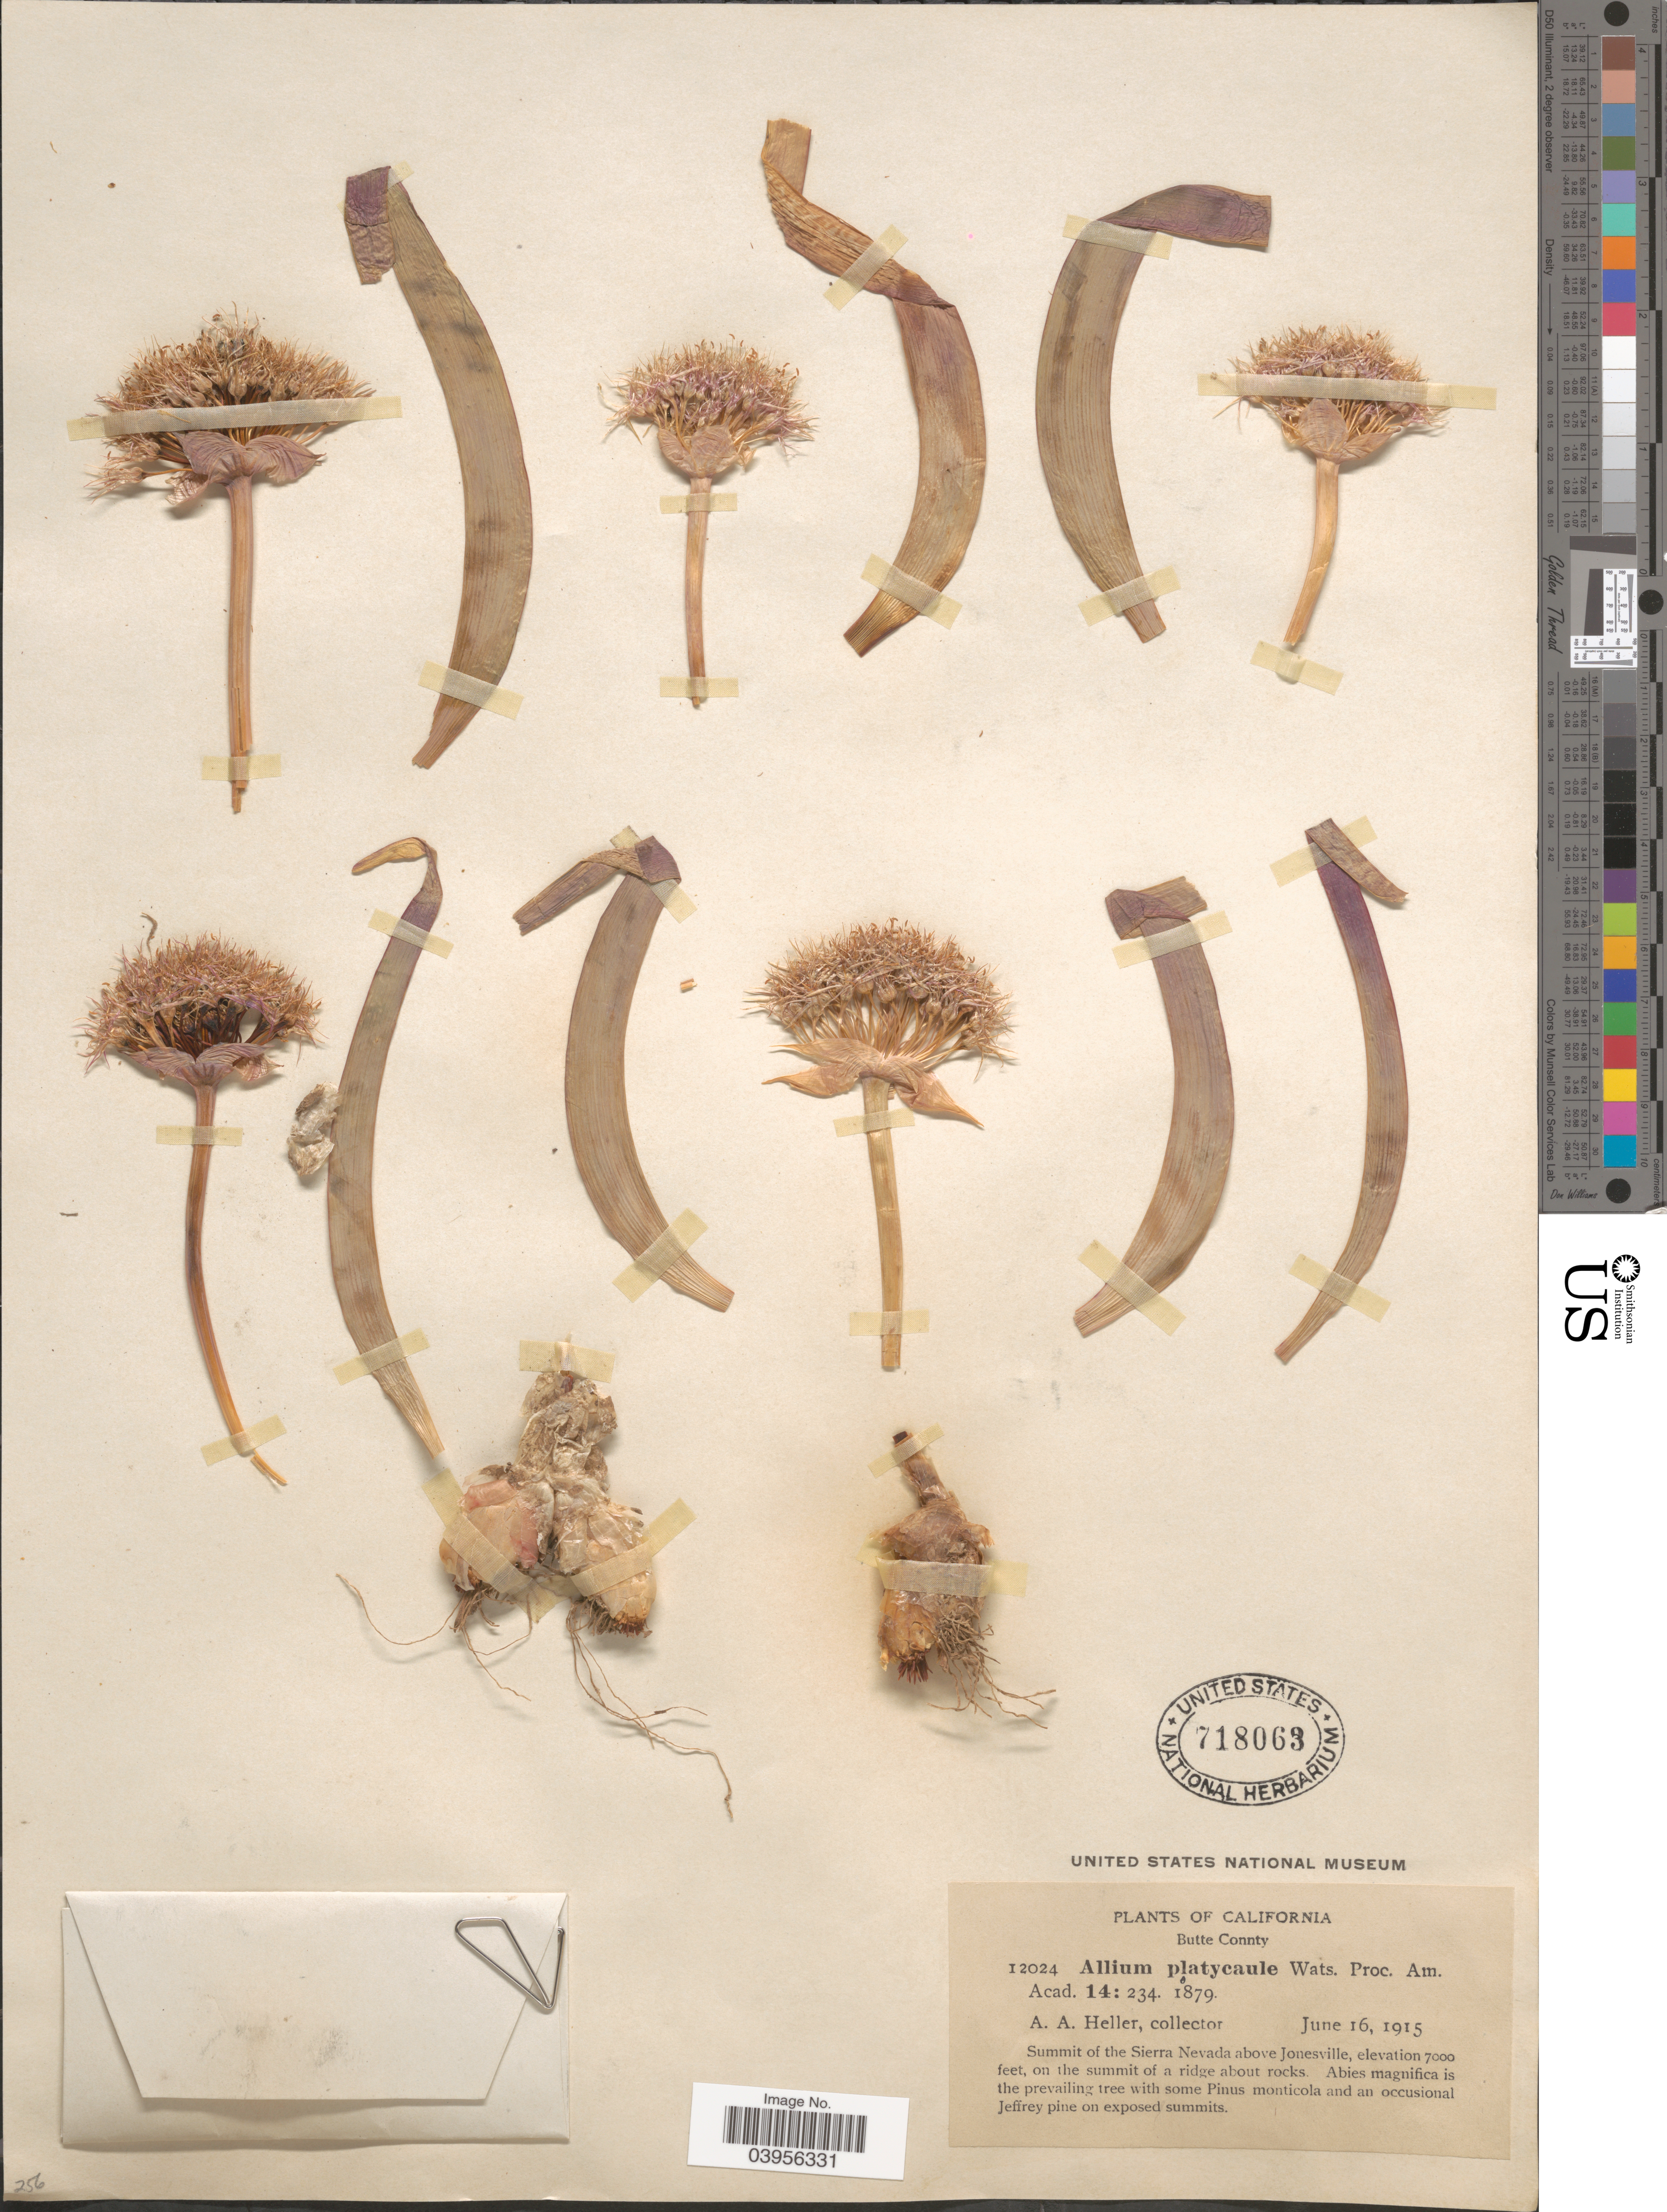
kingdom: Plantae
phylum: Tracheophyta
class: Liliopsida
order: Asparagales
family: Amaryllidaceae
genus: Allium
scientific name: Allium platycaule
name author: S. Watson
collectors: A. A. Heller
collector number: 12024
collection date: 1915-06-16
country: United States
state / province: California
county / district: Butte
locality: Butte County. Summit of the Sierra Nevada above Jonesville.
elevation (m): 2134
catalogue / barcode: US 718063